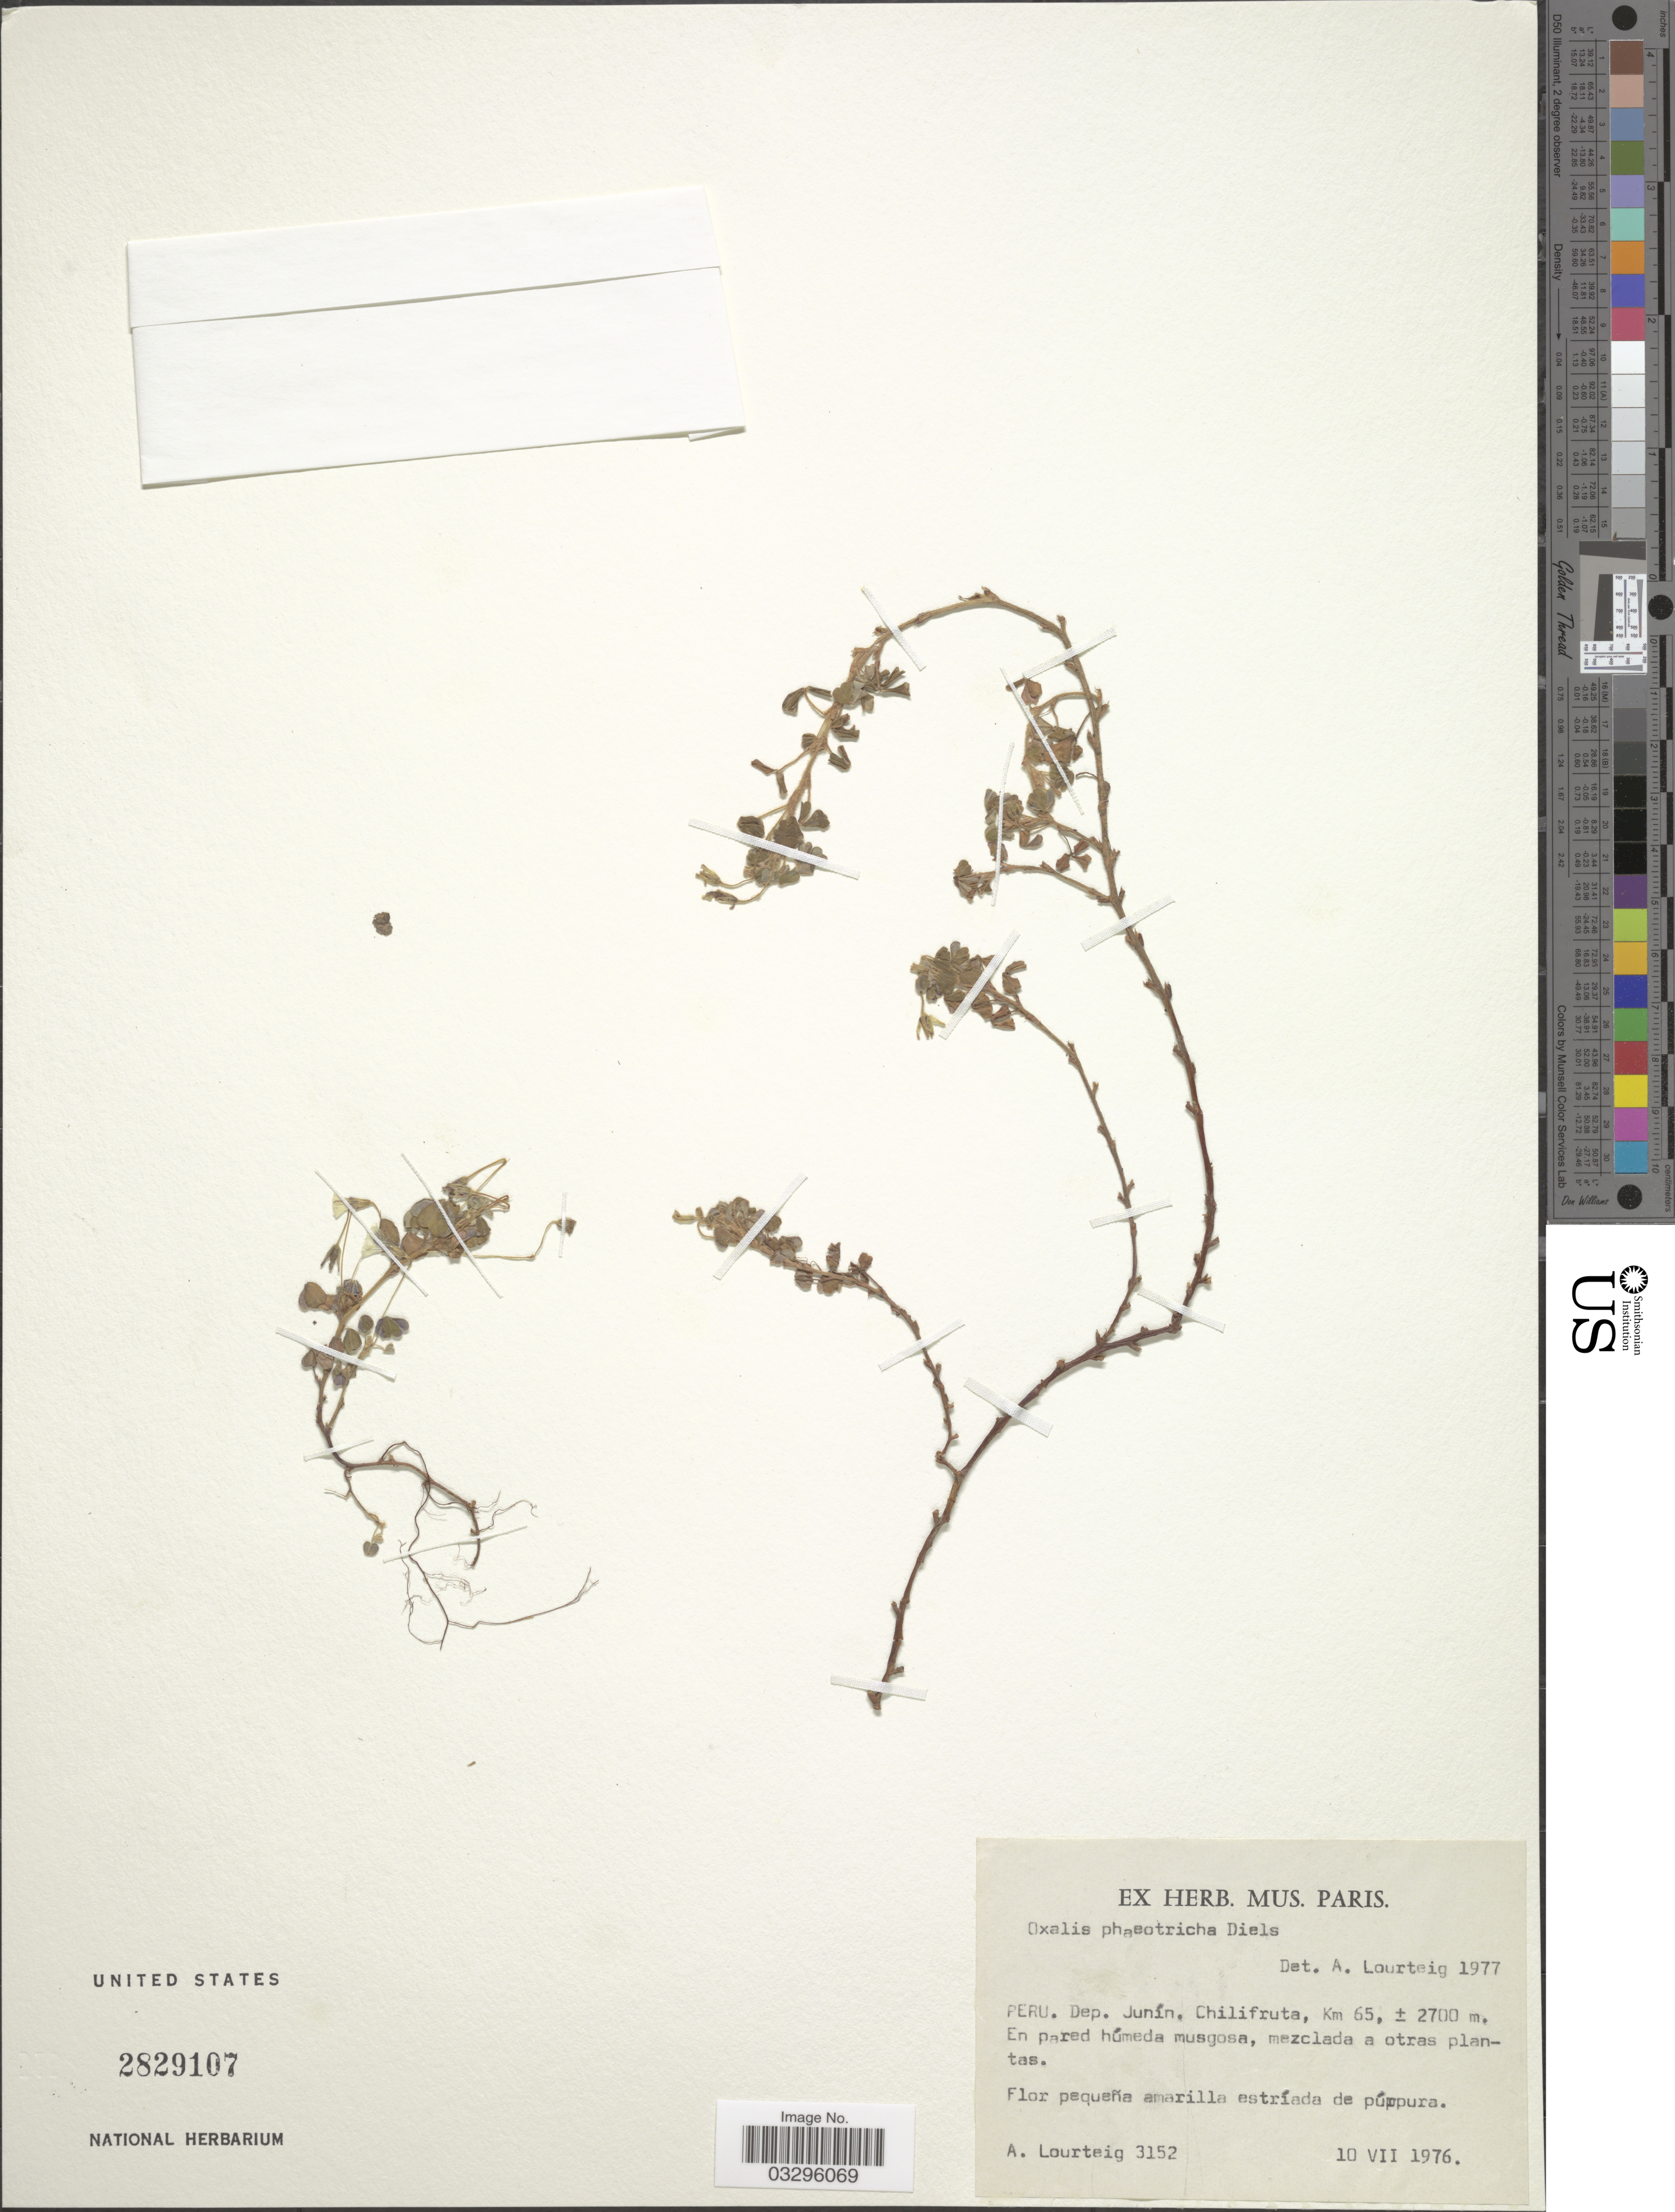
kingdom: Plantae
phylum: Tracheophyta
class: Magnoliopsida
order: Oxalidales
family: Oxalidaceae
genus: Oxalis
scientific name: Oxalis phaeotricha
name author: Diels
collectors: A. Lourteig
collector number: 3152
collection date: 1976-07-10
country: Peru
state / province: Junín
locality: Dep. Junín. Chilifruta, Km 65.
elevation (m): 2700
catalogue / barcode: US 2829107